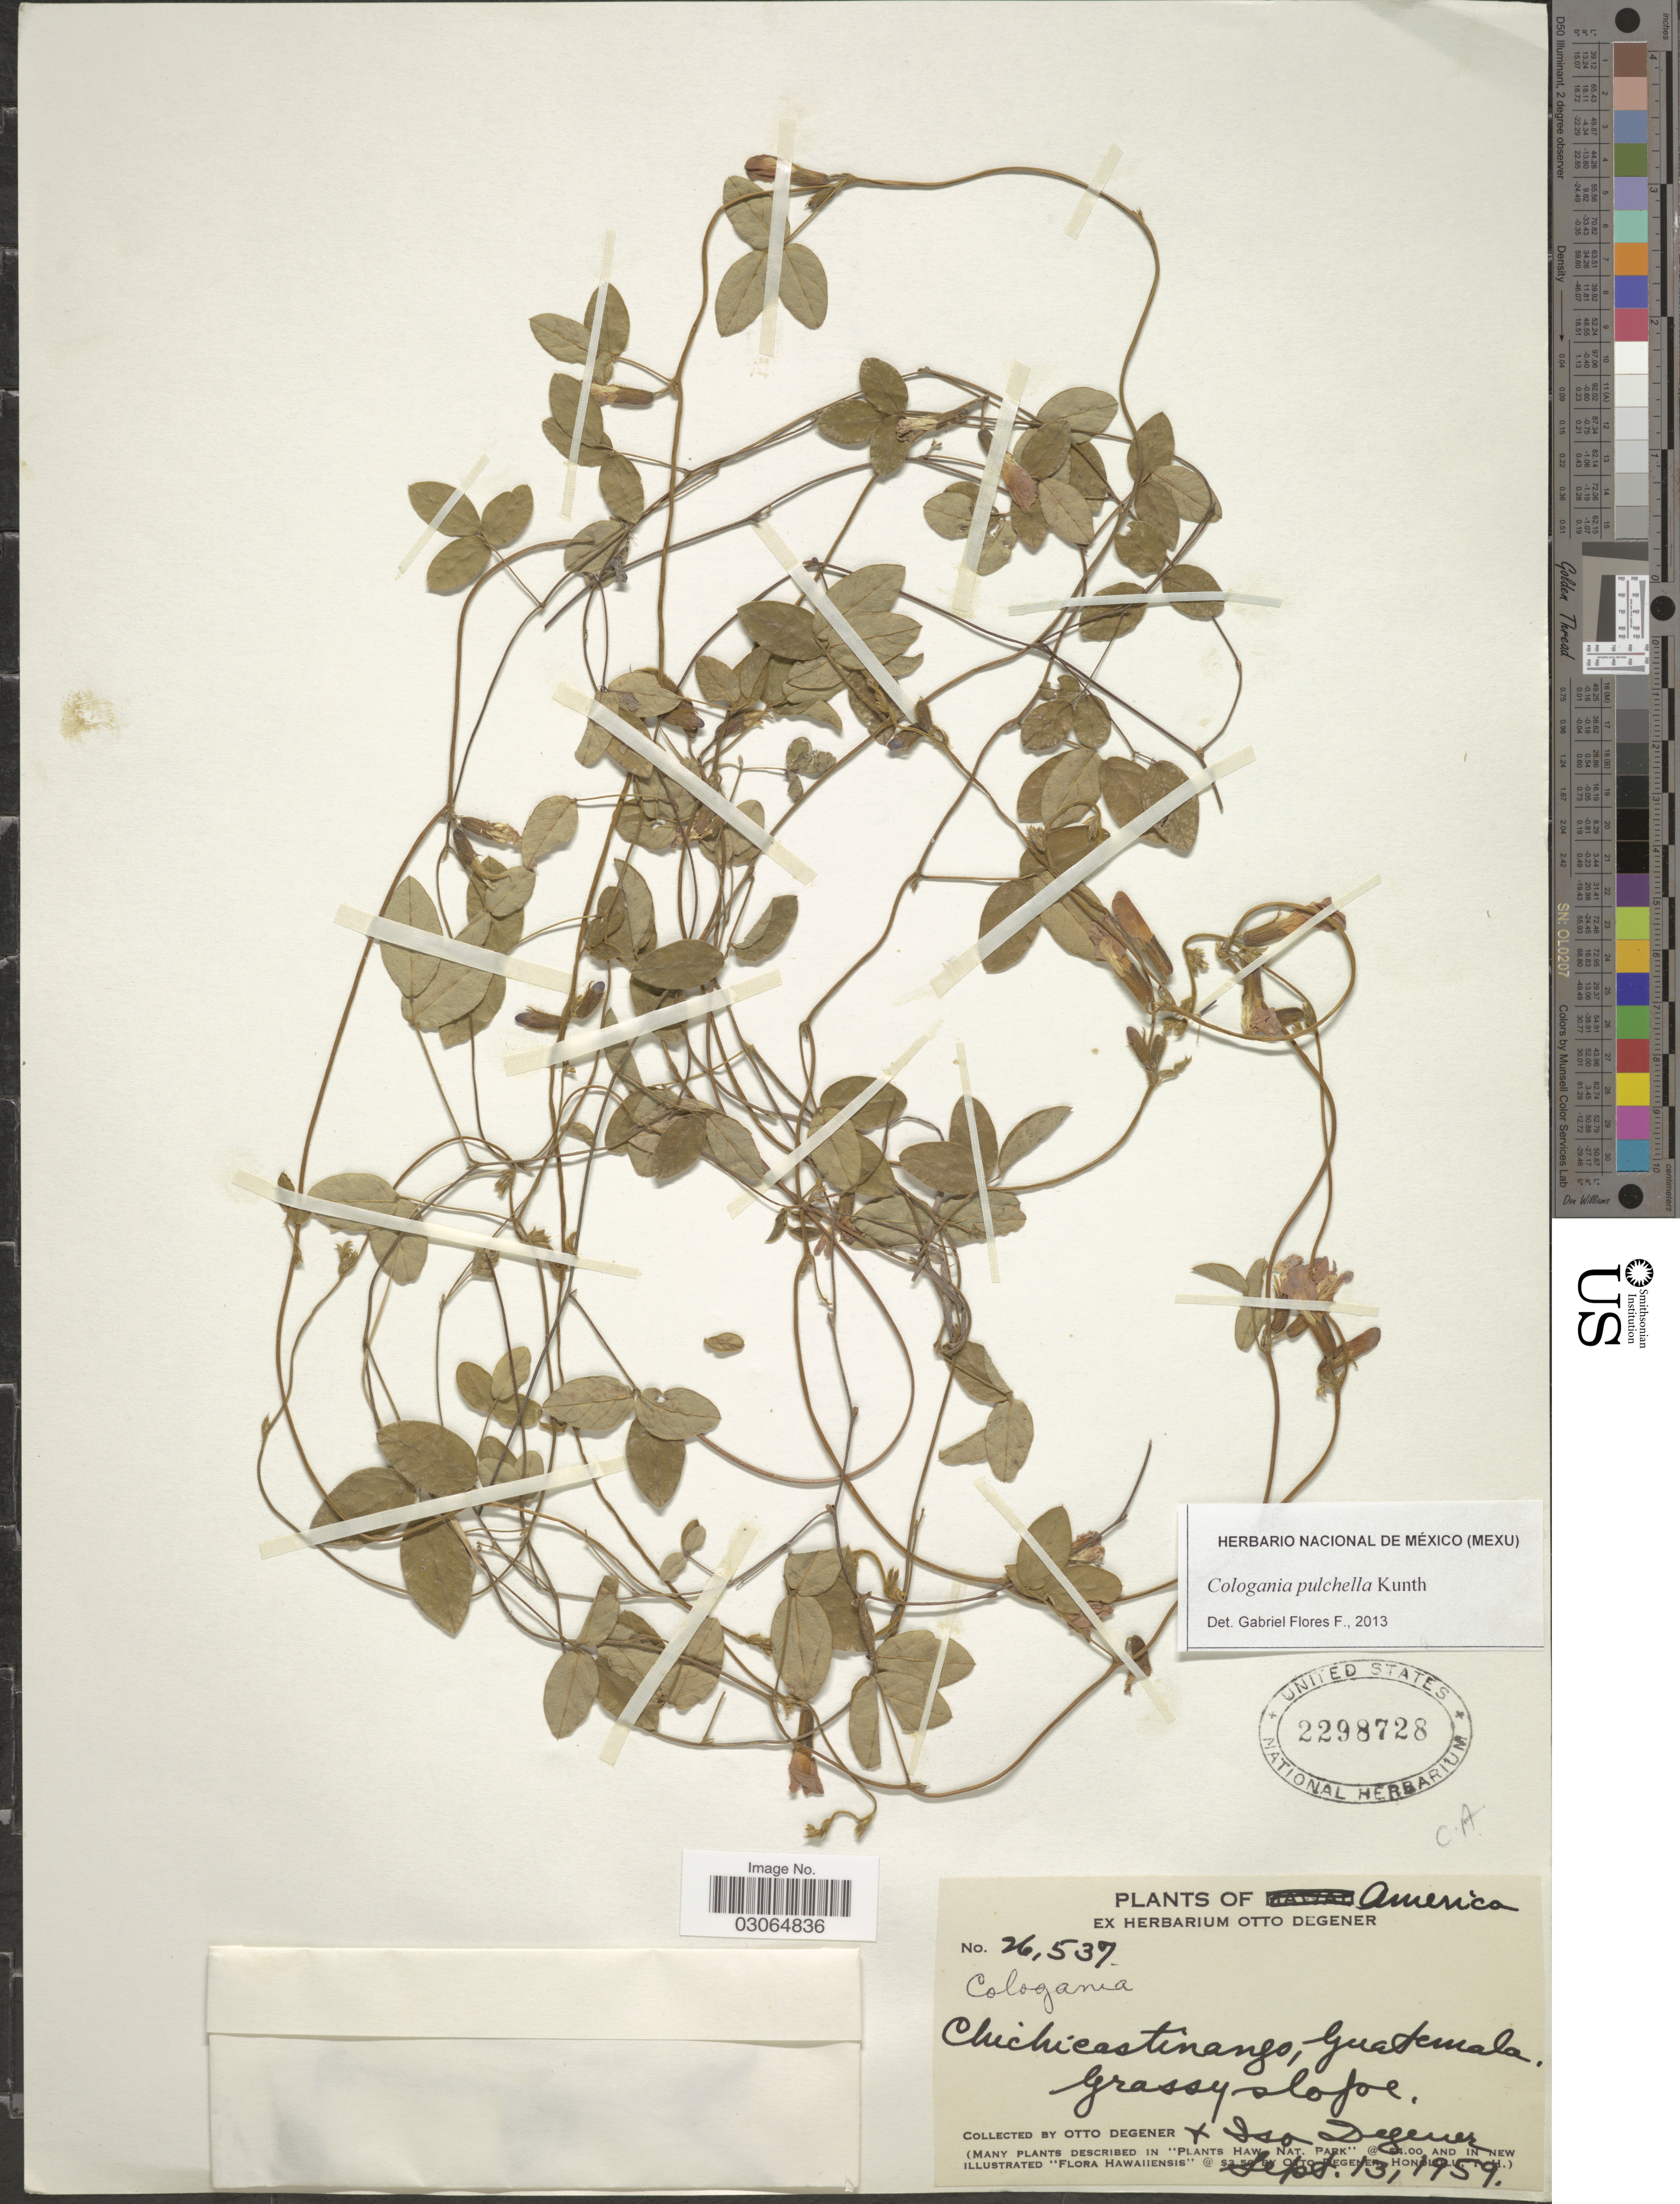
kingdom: Plantae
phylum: Tracheophyta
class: Magnoliopsida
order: Fabales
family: Fabaceae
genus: Cologania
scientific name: Cologania broussonetii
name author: (Balb.) DC.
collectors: O. Degener & I. Degener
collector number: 26537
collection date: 1959-09-13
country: Guatemala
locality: America. Chichicastinango. C.A.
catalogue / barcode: US 2298728